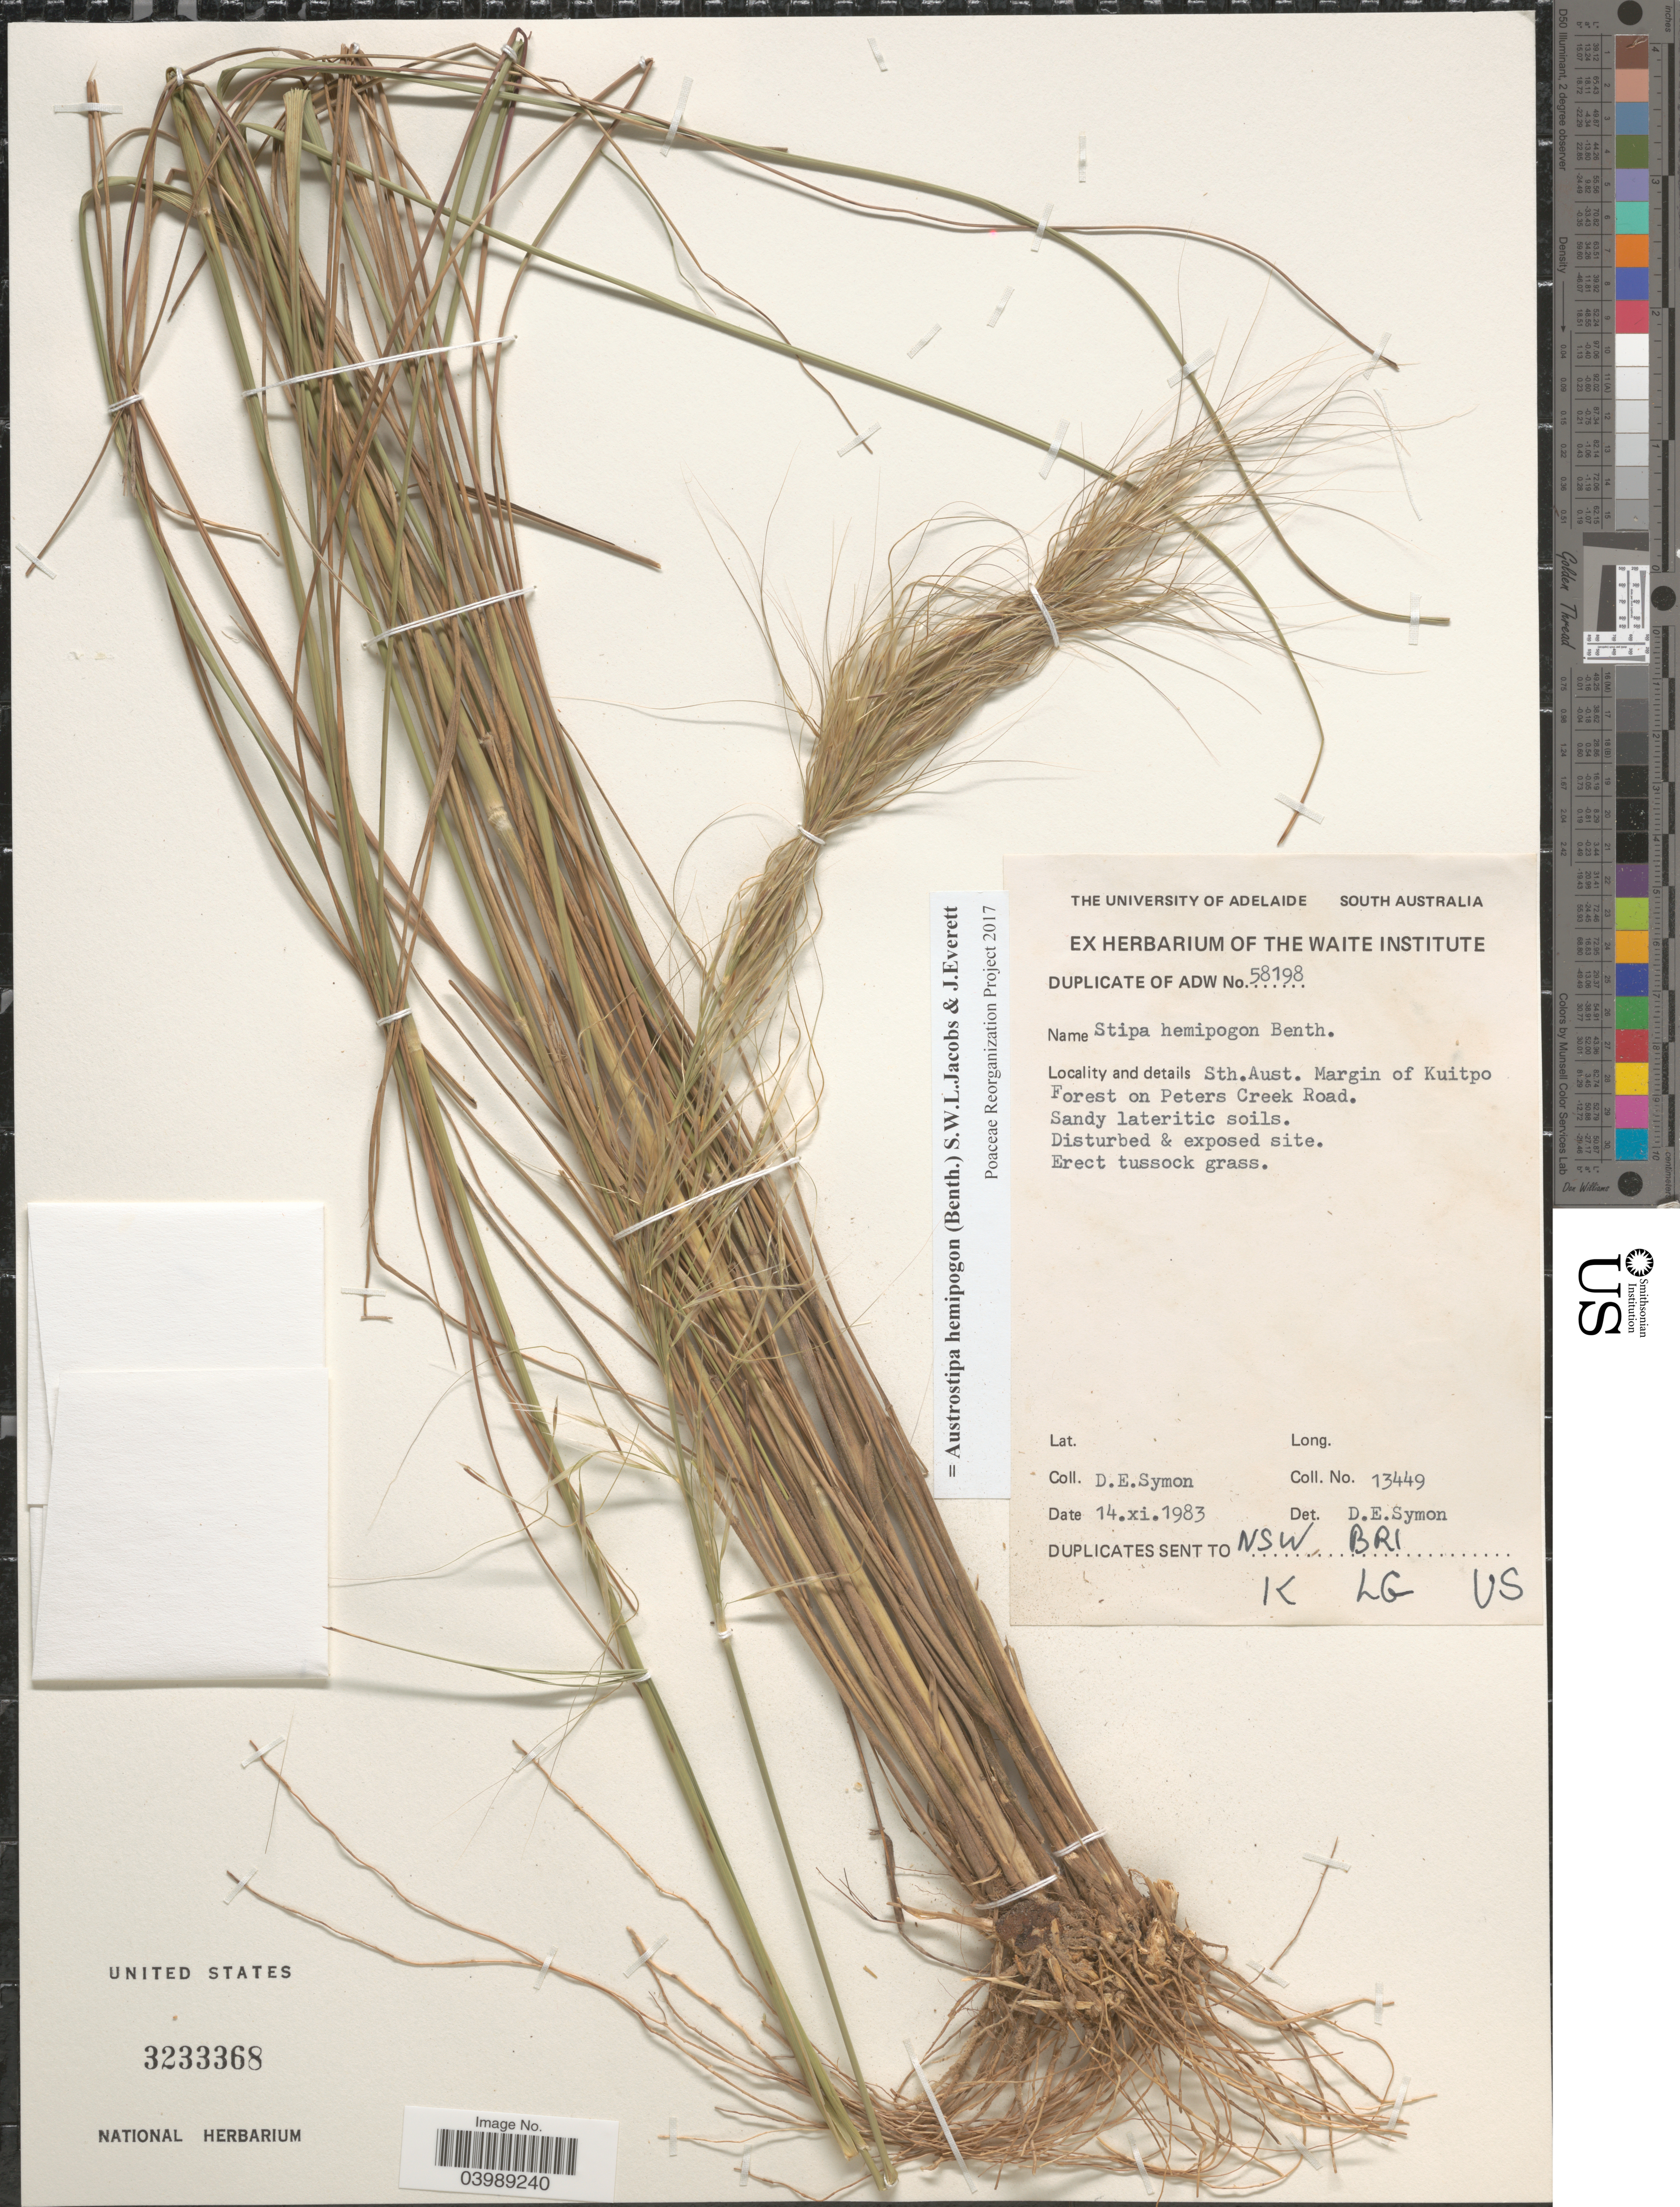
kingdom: Plantae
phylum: Tracheophyta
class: Liliopsida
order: Poales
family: Poaceae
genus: Austrostipa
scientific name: Austrostipa hemipogon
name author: (Benth.) S.W.L. Jacobs & J. Everett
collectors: D. Symon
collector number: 13449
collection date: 1983-11-14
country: Australia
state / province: South Australia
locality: Margin of Kuitpo Forest on Peters Creek Road.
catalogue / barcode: US 3233368